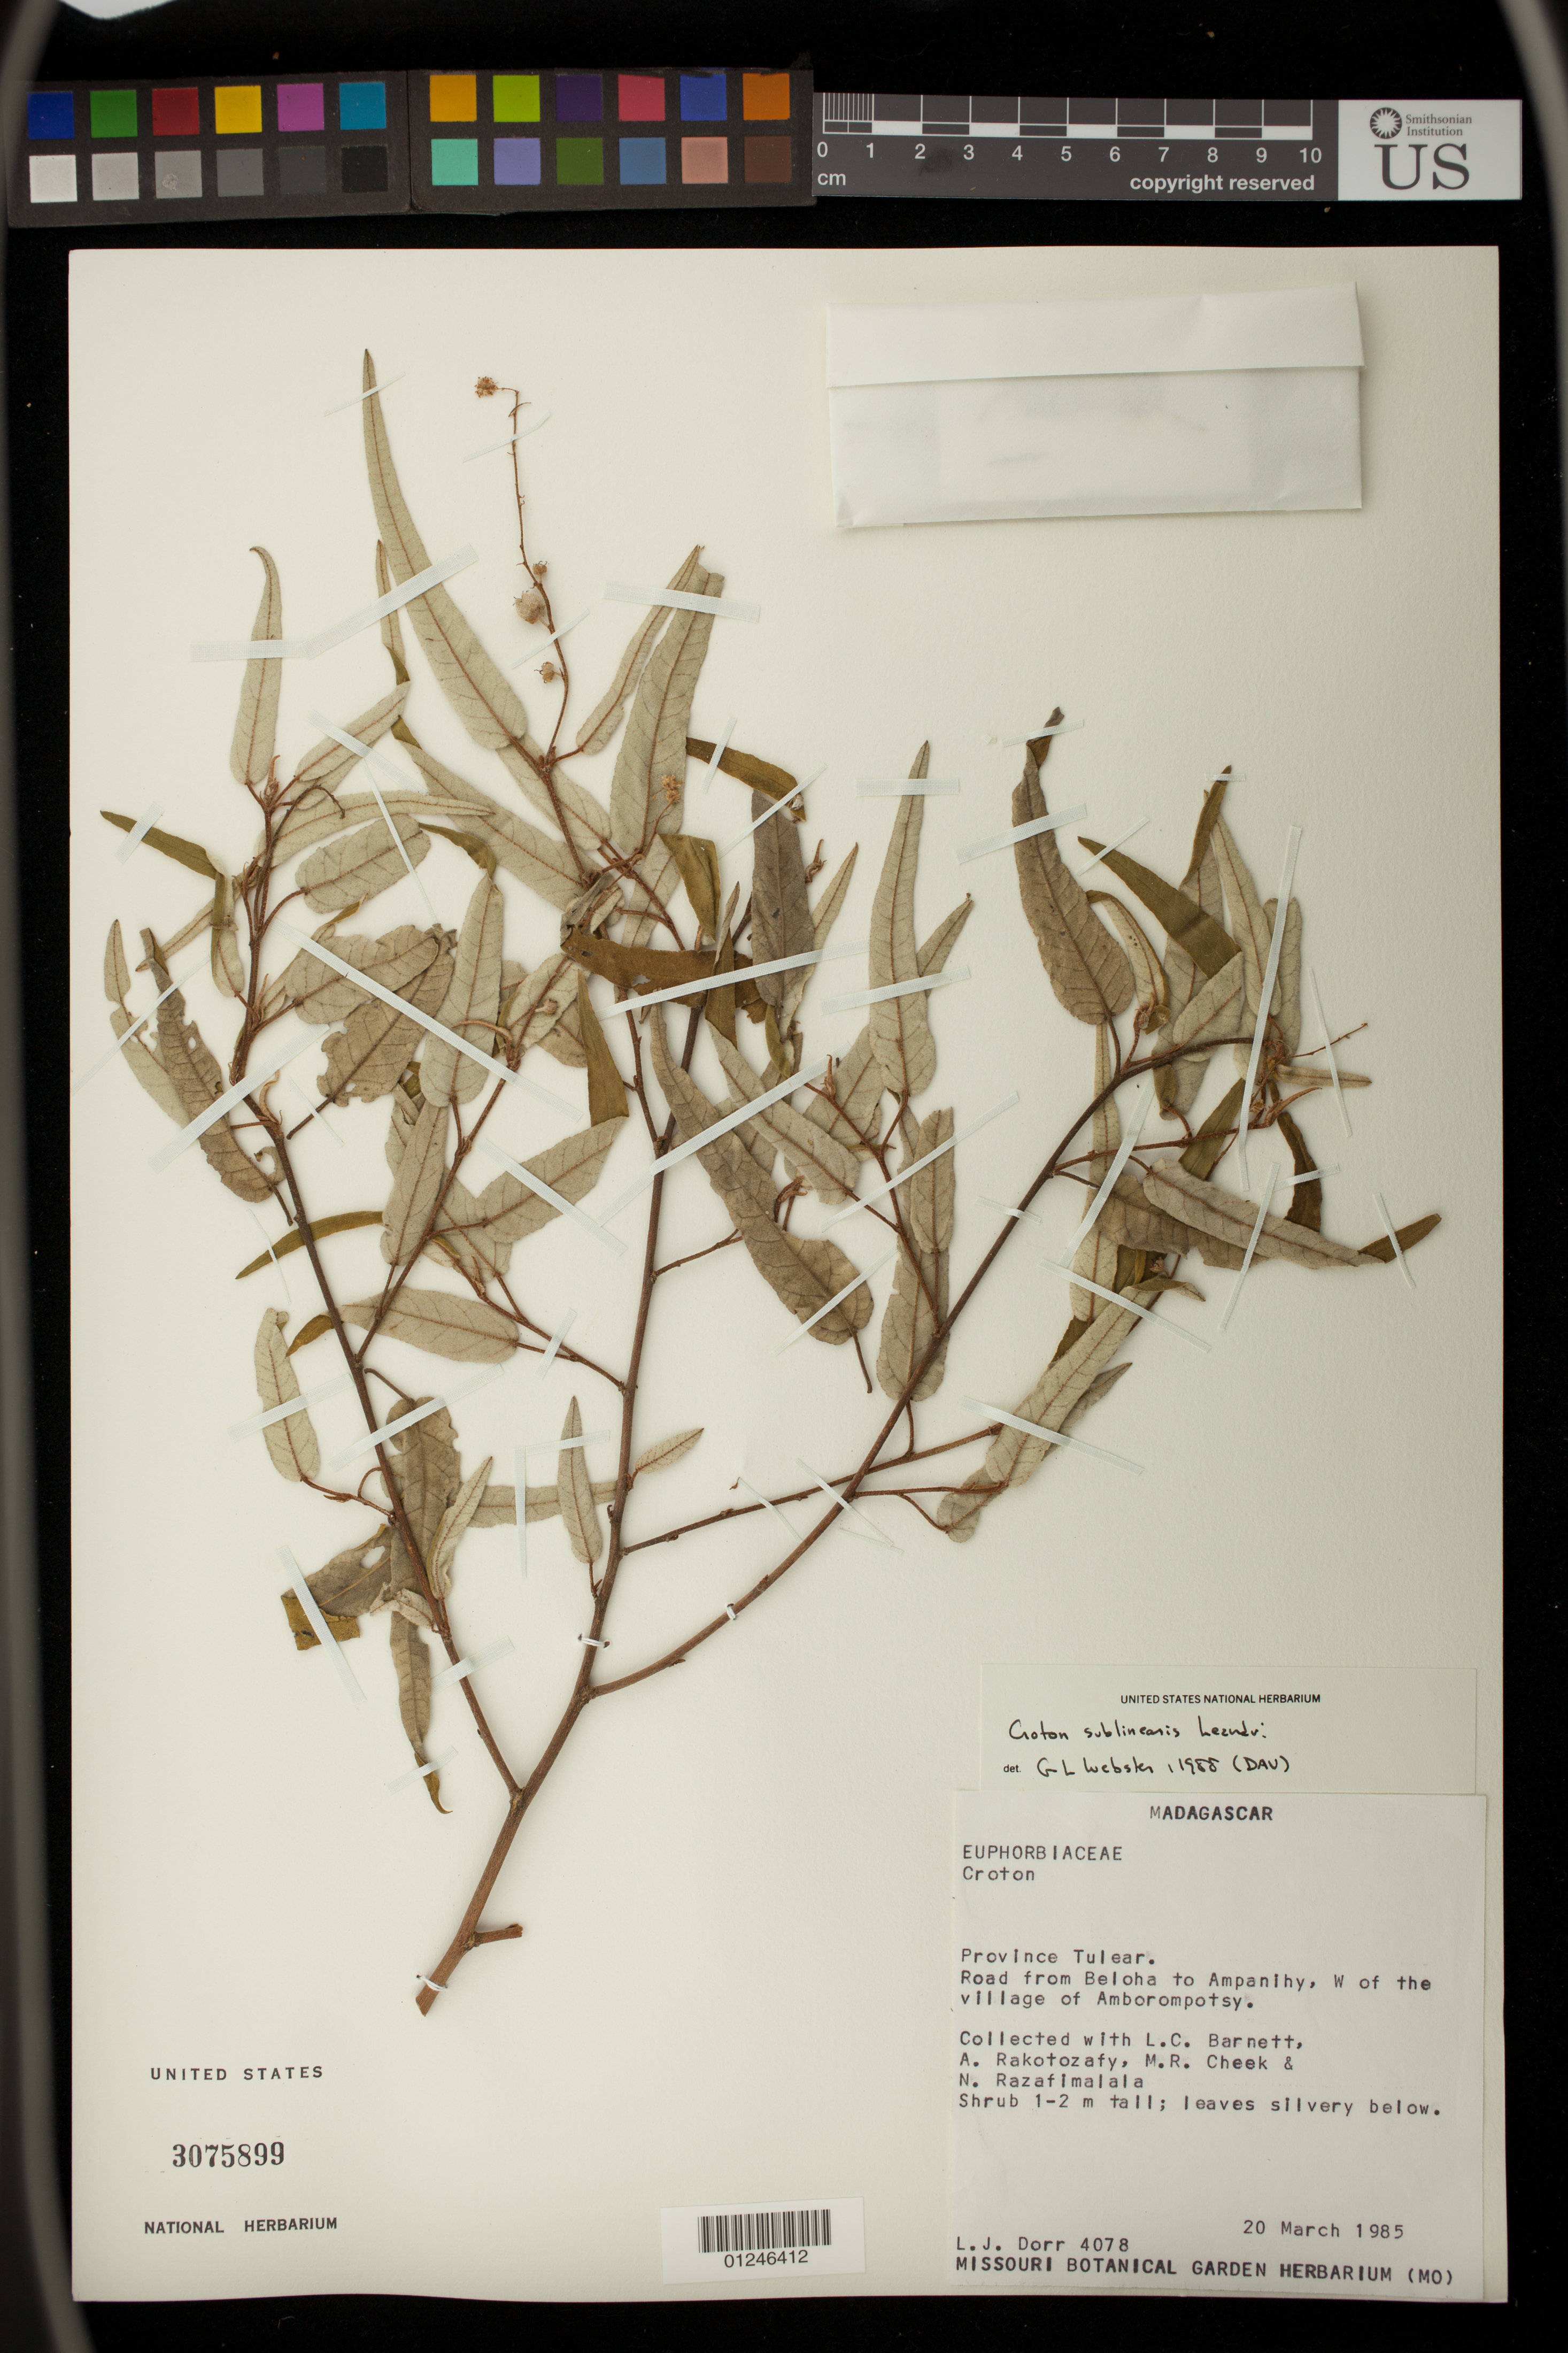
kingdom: Plantae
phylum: Tracheophyta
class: Magnoliopsida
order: Malpighiales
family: Euphorbiaceae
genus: Croton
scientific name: Croton meridionalis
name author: Leandri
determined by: Berry, P. E., (WIS), University of Wisconsin - Madison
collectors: L. J. Dorr, L. C. Barnett, A. Rakotozafy, M. Cheek & N. Razafimalala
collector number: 4078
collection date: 1985-03-20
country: Madagascar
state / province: Atsimo-Andrefana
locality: Tulear. Road from Beloha to Ampanihy, W of the village of Amborompotsy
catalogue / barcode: US 3075899